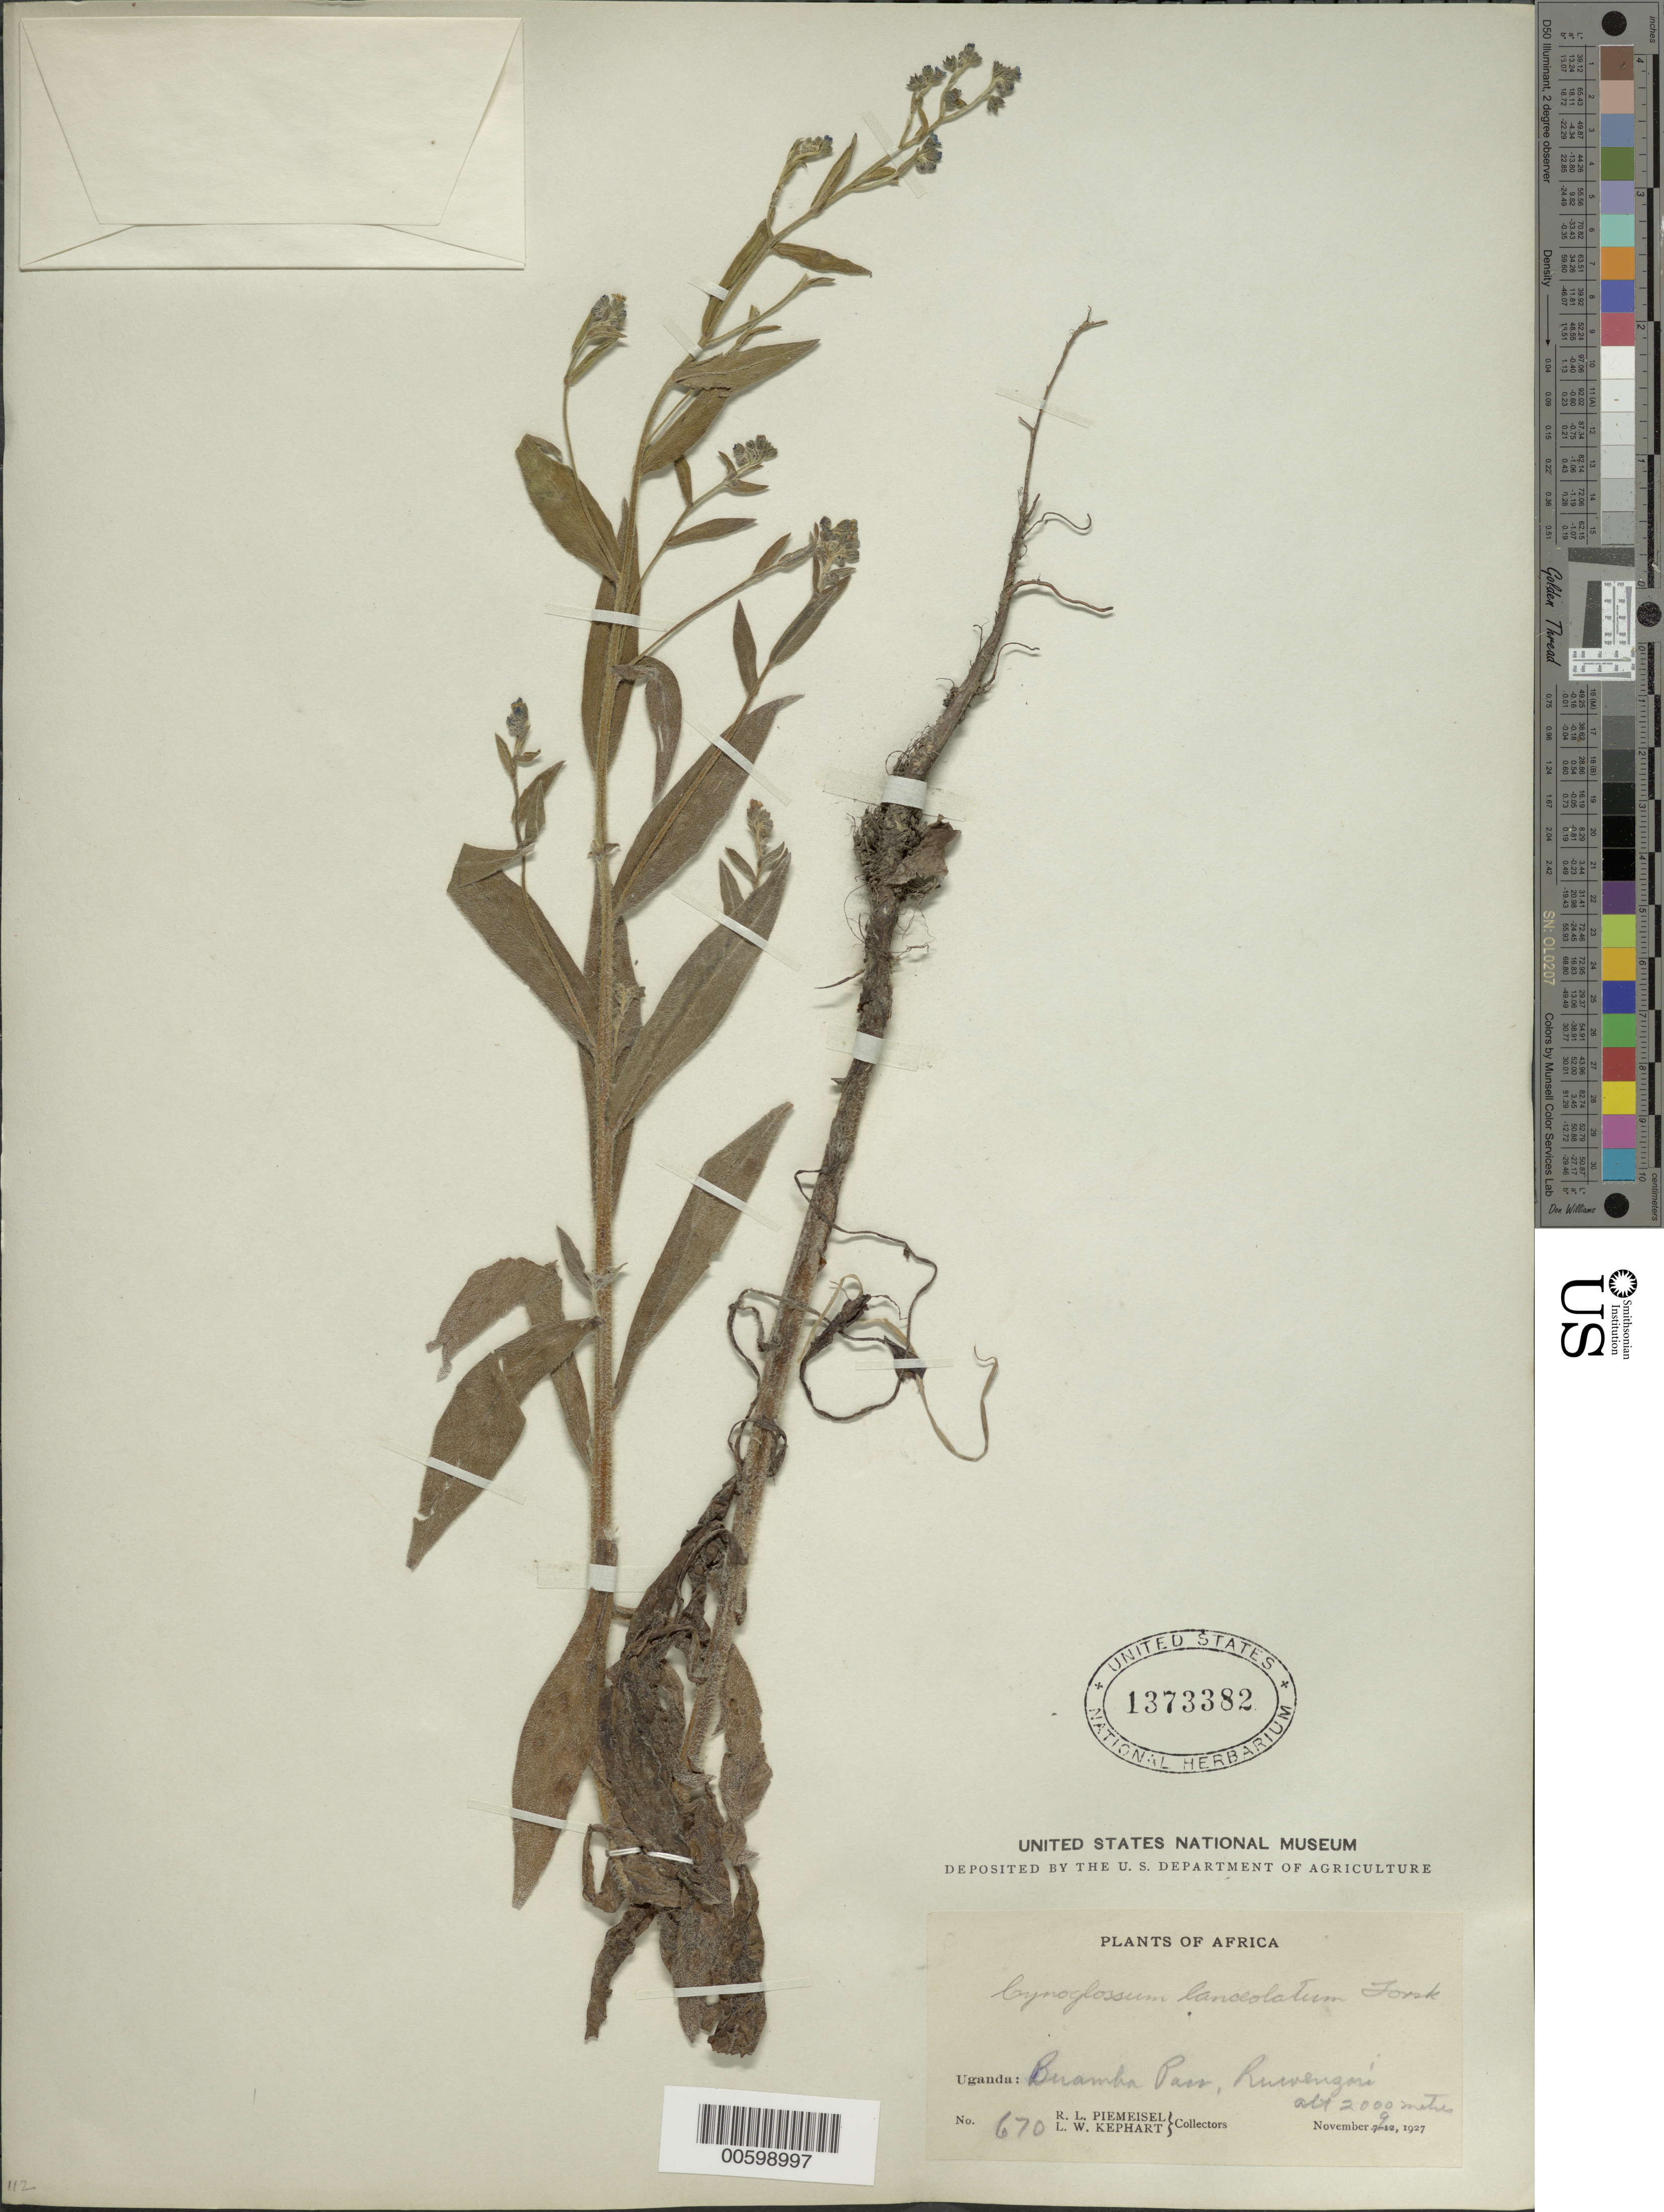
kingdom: Plantae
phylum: Tracheophyta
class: Magnoliopsida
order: Boraginales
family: Boraginaceae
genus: Cynoglossum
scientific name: Cynoglossum lanceolatum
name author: Forssk.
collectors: R. L. Piemeisel & L. W. Kephart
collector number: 670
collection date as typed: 09 Nov 1927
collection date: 1927-11-09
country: Uganda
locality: Buamba Pass, Ruwenzori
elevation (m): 2000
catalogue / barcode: US 1373382